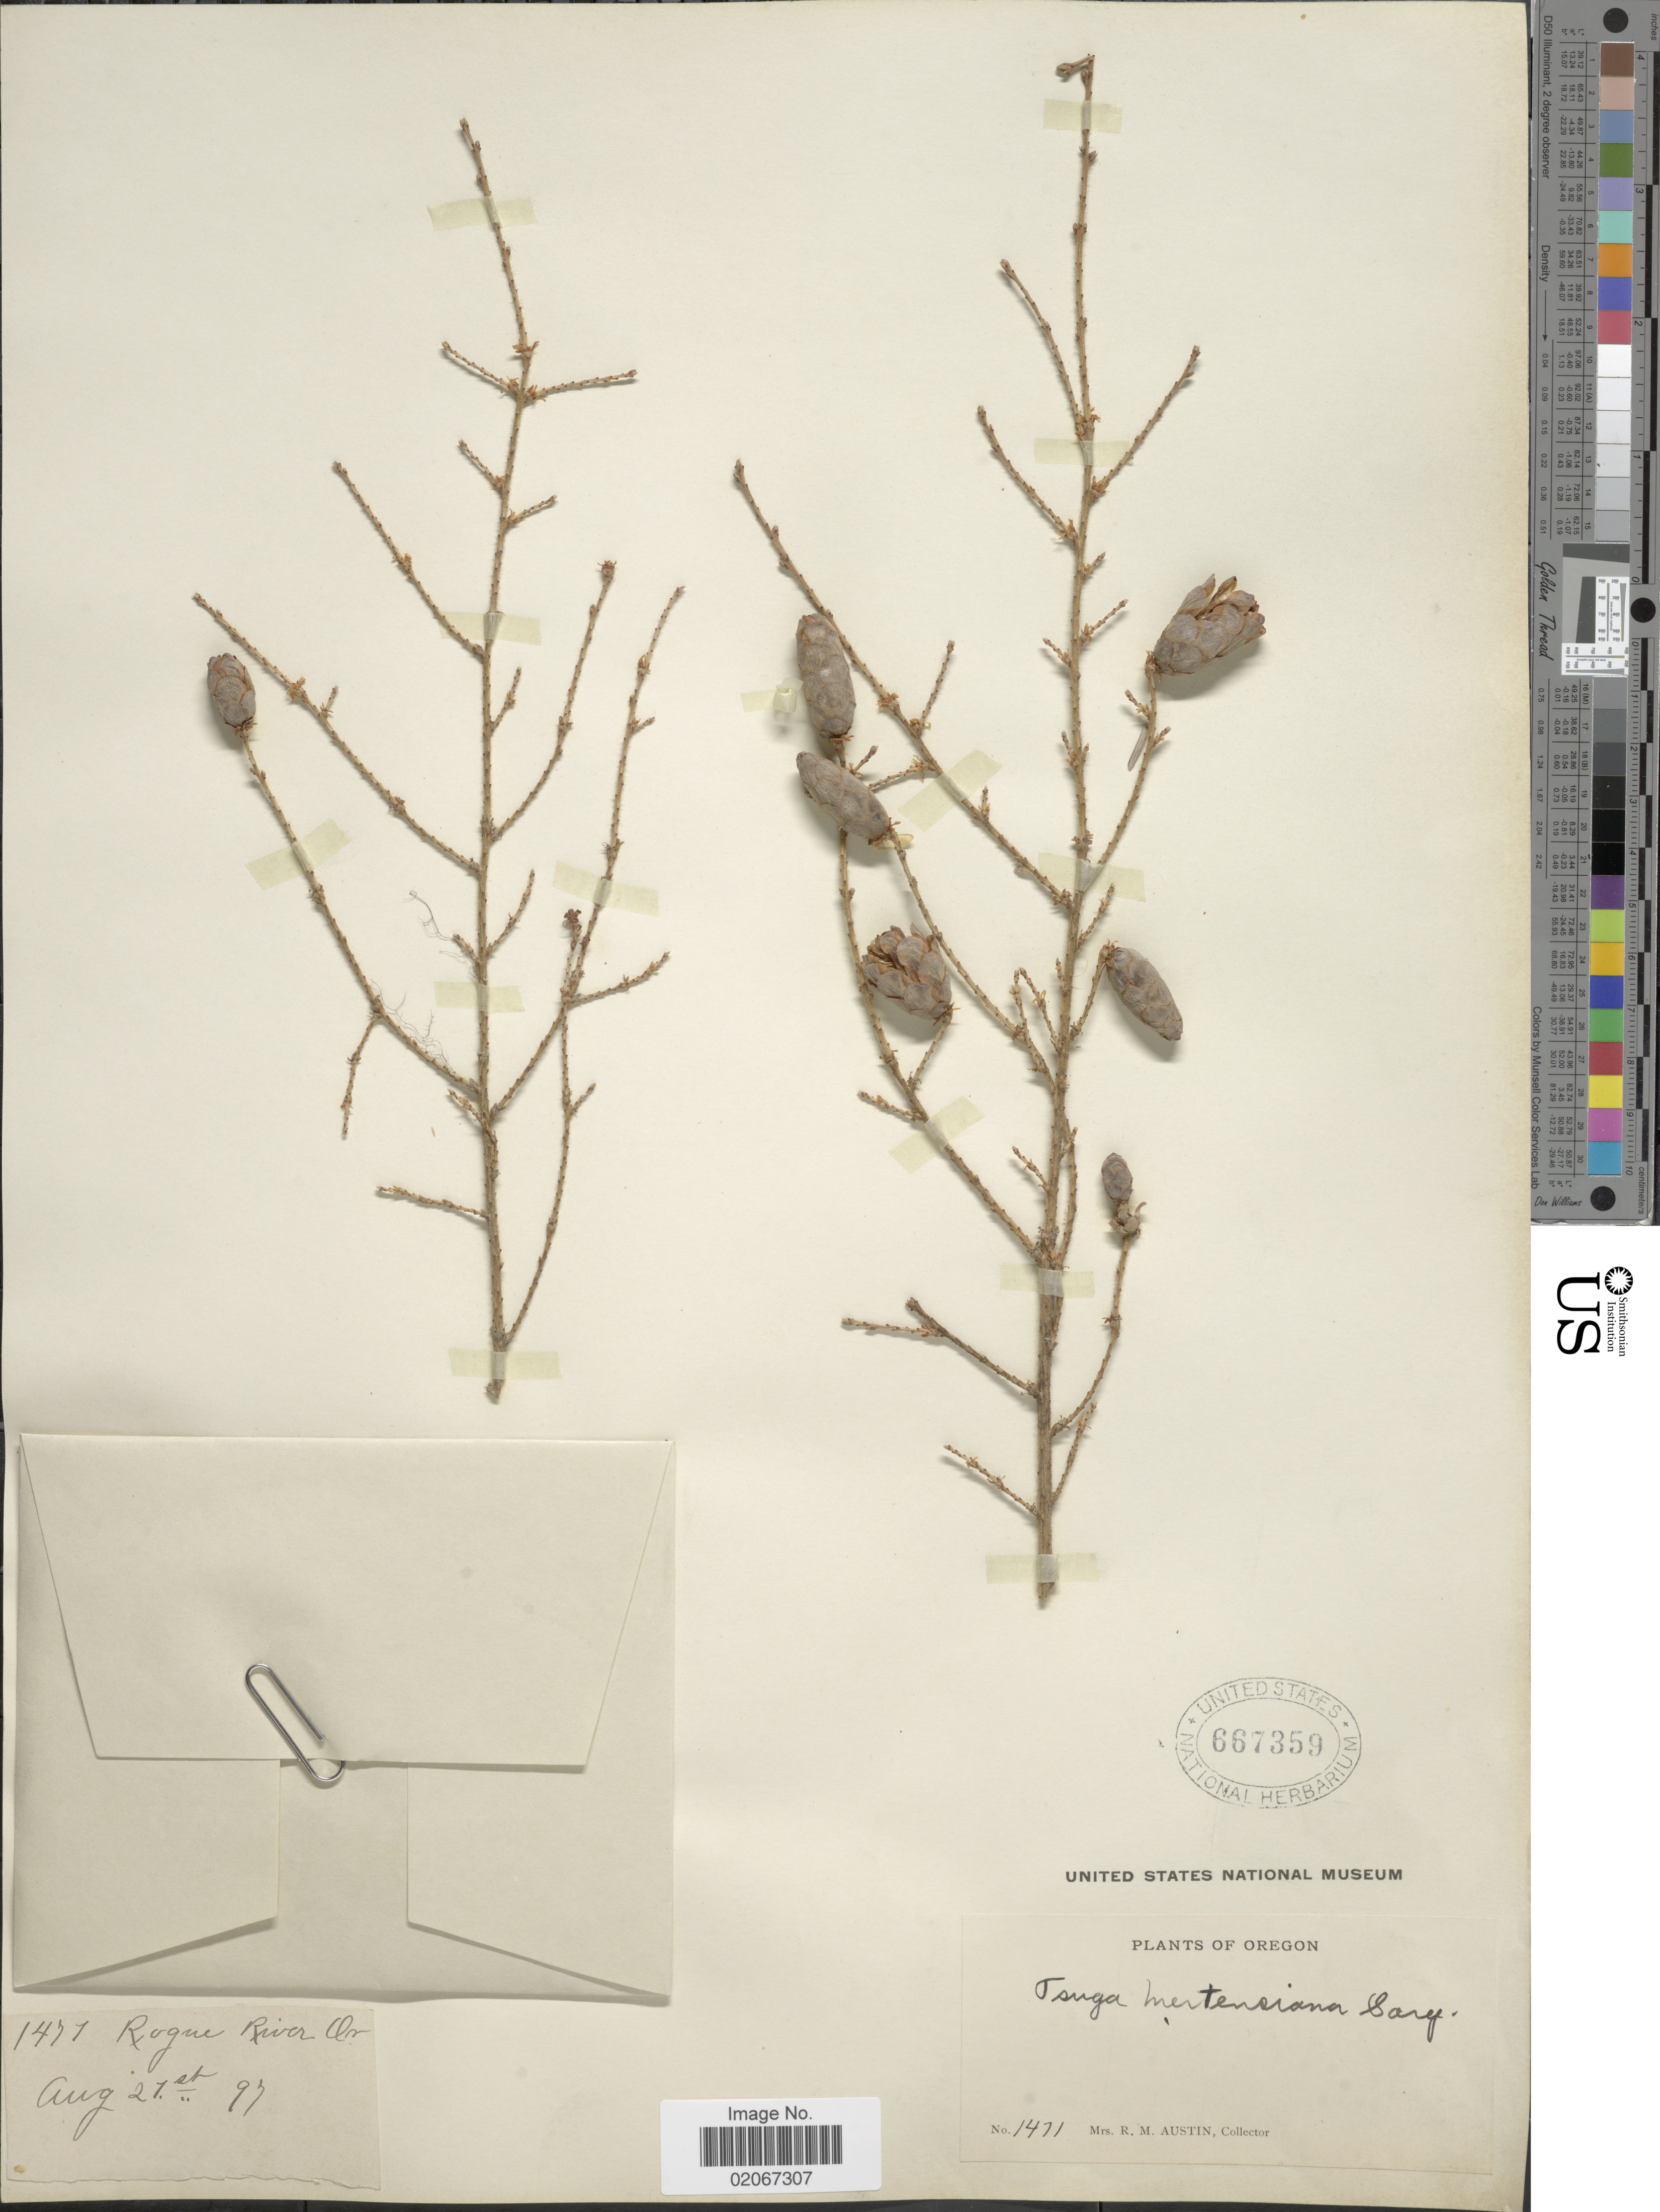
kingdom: Plantae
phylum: Tracheophyta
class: Pinopsida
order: Pinales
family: Pinaceae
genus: Tsuga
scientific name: Tsuga heterophylla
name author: (Raf.) Sarg.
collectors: R. Austin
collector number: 1471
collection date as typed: Transcribed d/m/y: 27/8/97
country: United States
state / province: Oregon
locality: Rogue River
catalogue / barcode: US 667359